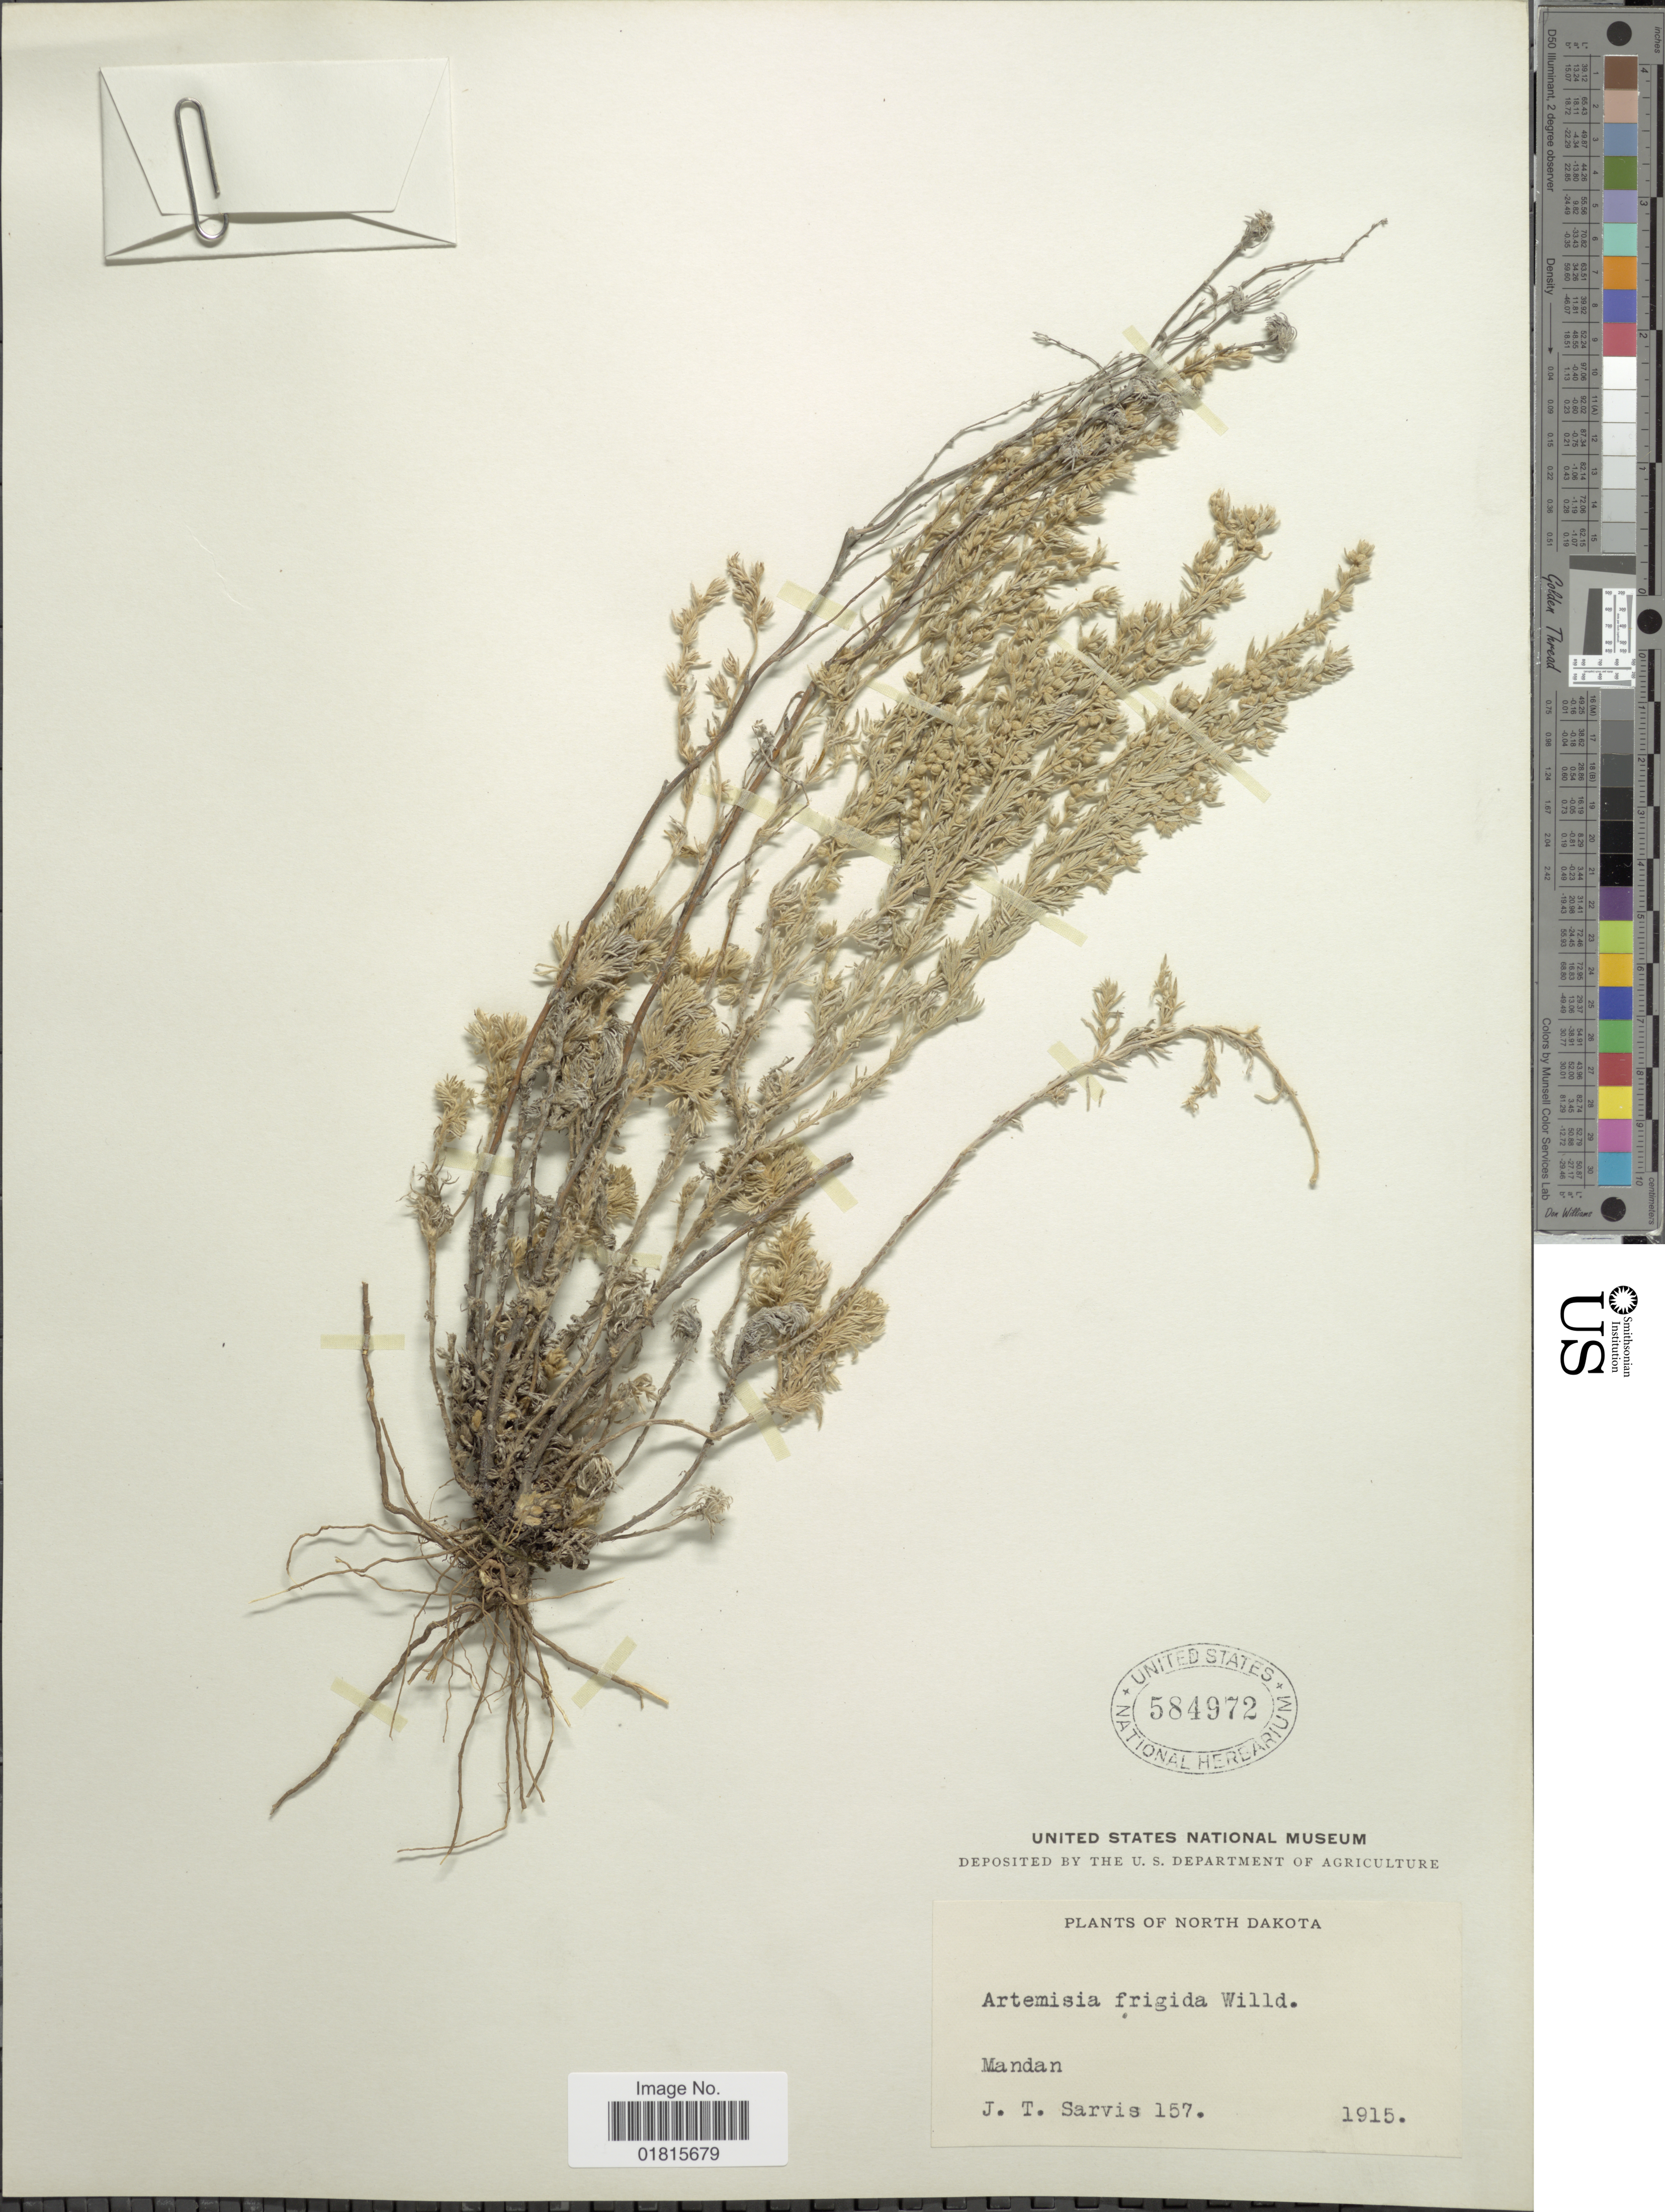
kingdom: Plantae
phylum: Tracheophyta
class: Magnoliopsida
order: Asterales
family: Asteraceae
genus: Artemisia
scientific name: Artemisia frigida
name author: Willd.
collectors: J. Sarvis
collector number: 157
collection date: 1915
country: United States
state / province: North Dakota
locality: Mandan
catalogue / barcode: US 584972